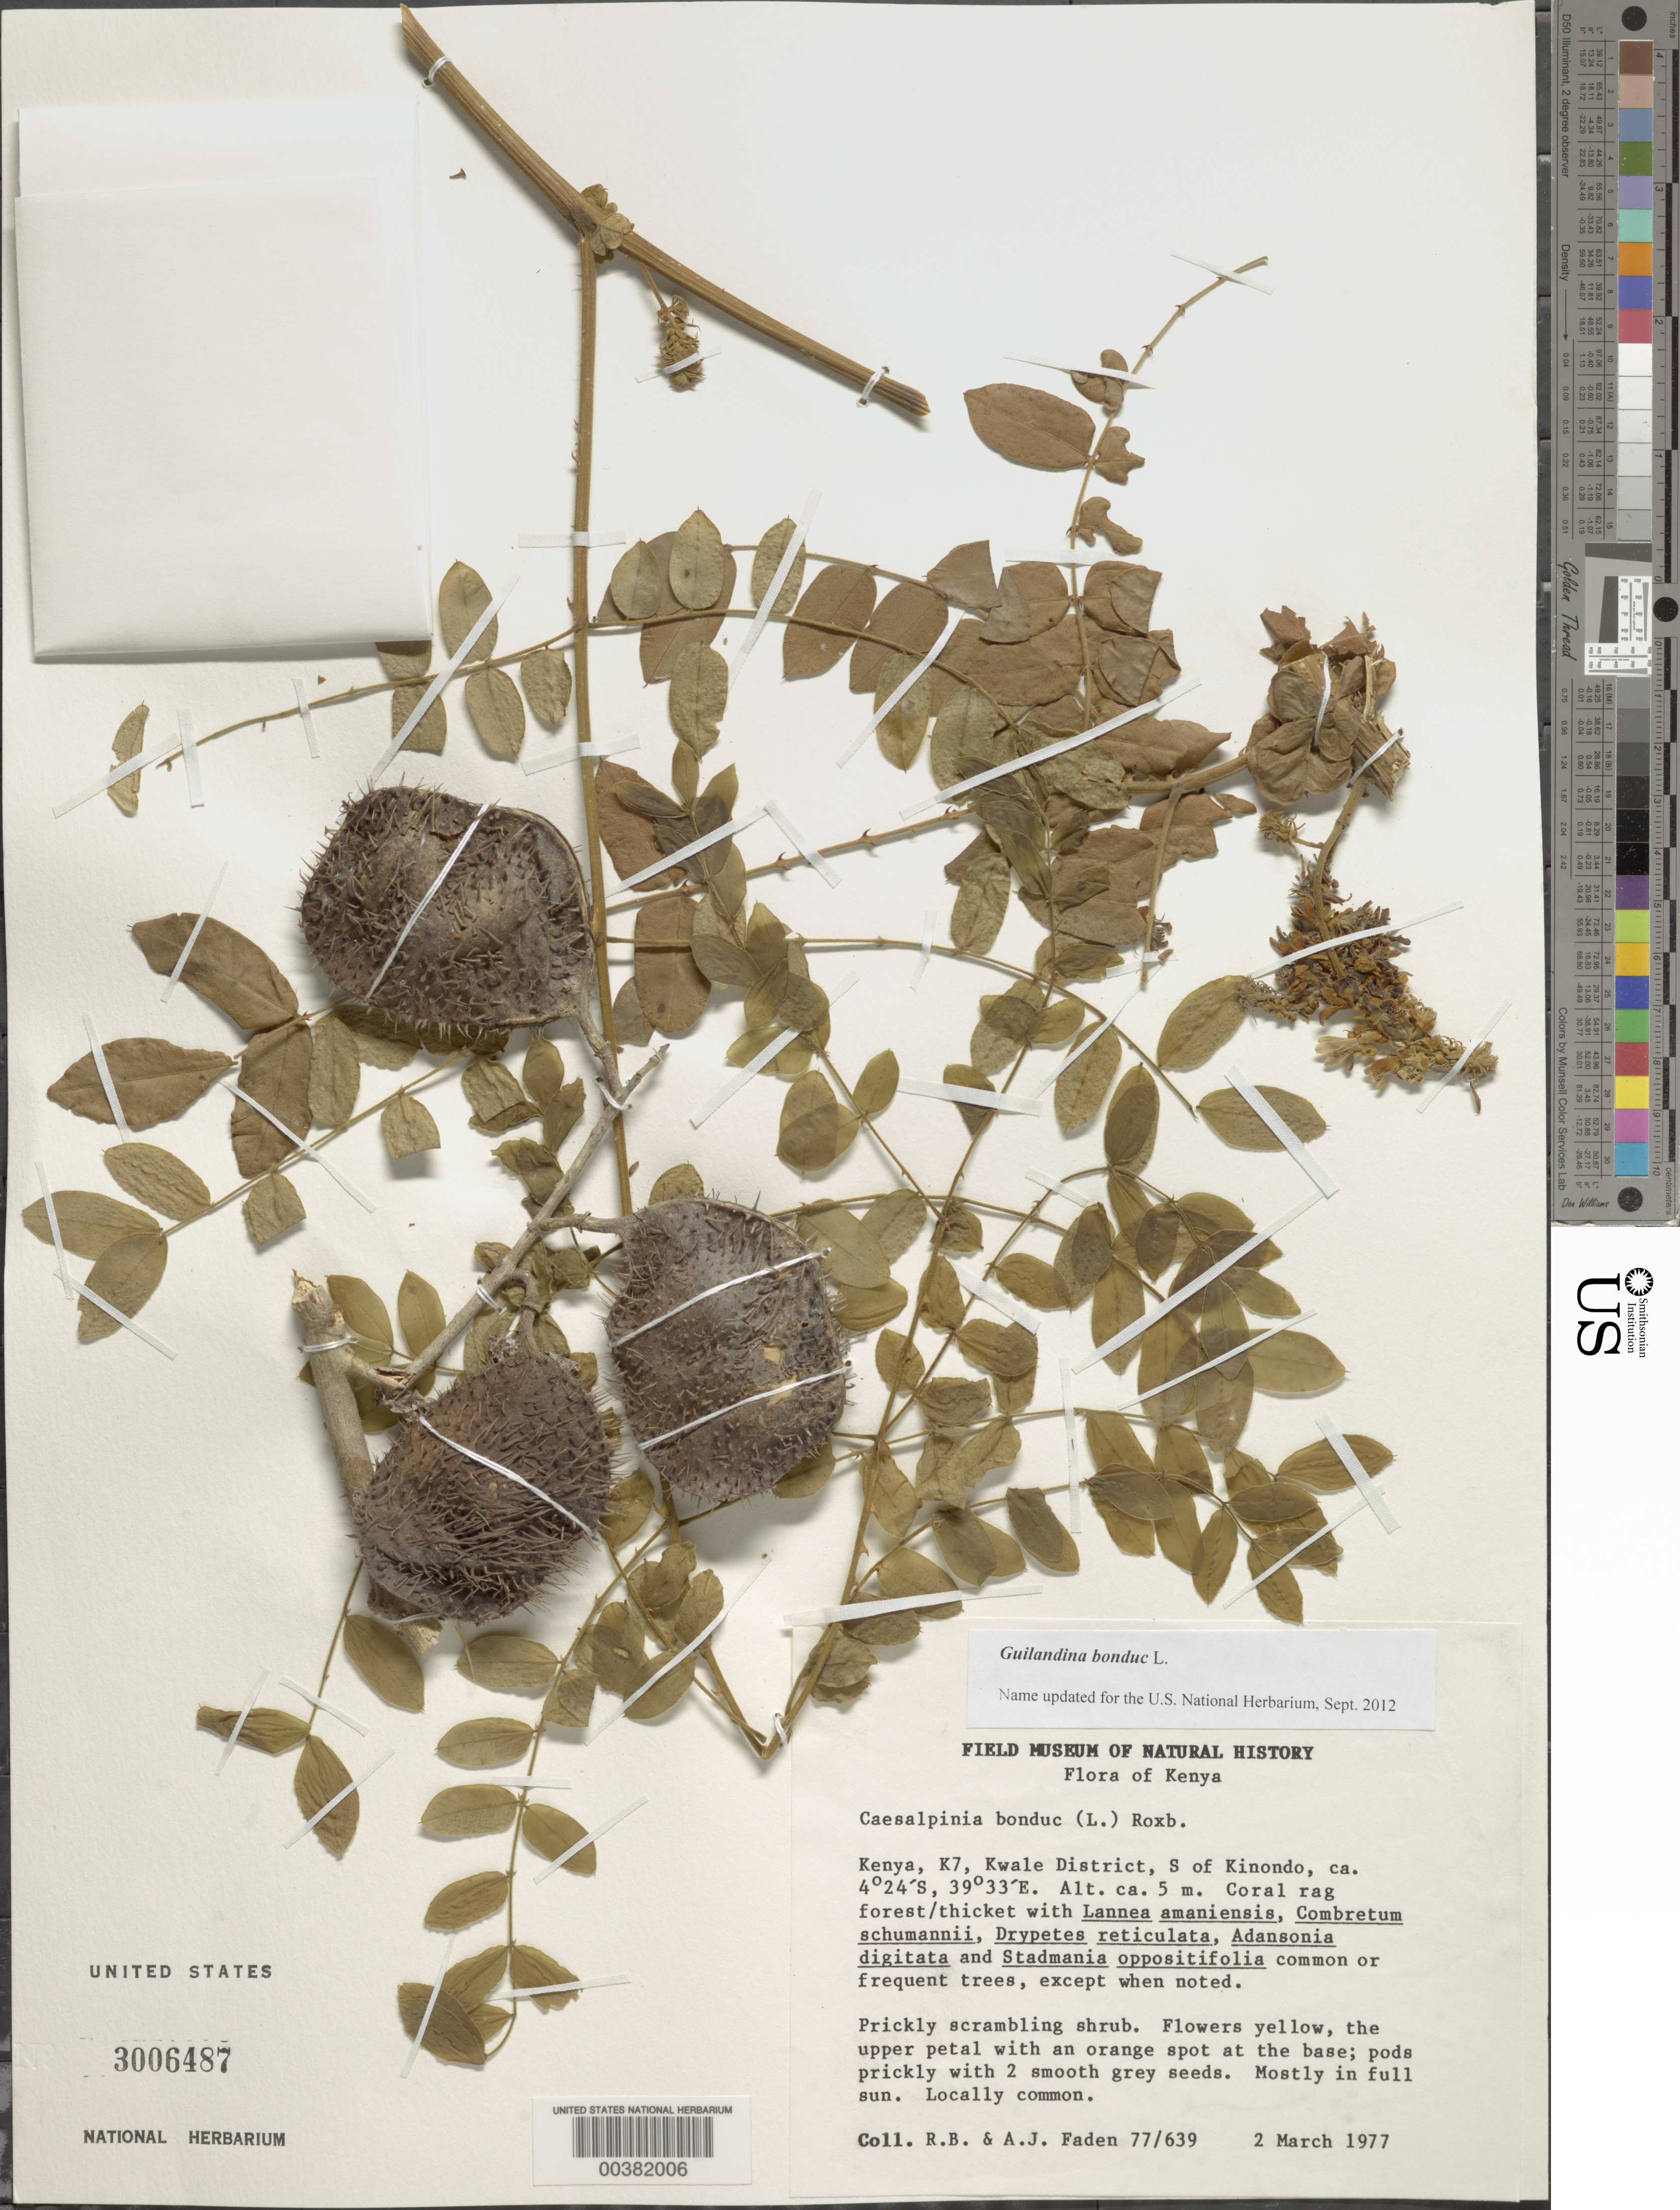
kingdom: Plantae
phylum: Tracheophyta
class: Magnoliopsida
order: Fabales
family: Fabaceae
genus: Guilandina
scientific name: Guilandina bonduc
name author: L.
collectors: R. B. Faden & A. J. Faden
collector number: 77/639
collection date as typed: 02 Mar 1977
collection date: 1977-03-02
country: Kenya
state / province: Kwale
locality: S. of kinondo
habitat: Coral rag forest/thicket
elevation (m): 5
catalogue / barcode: US 3006487